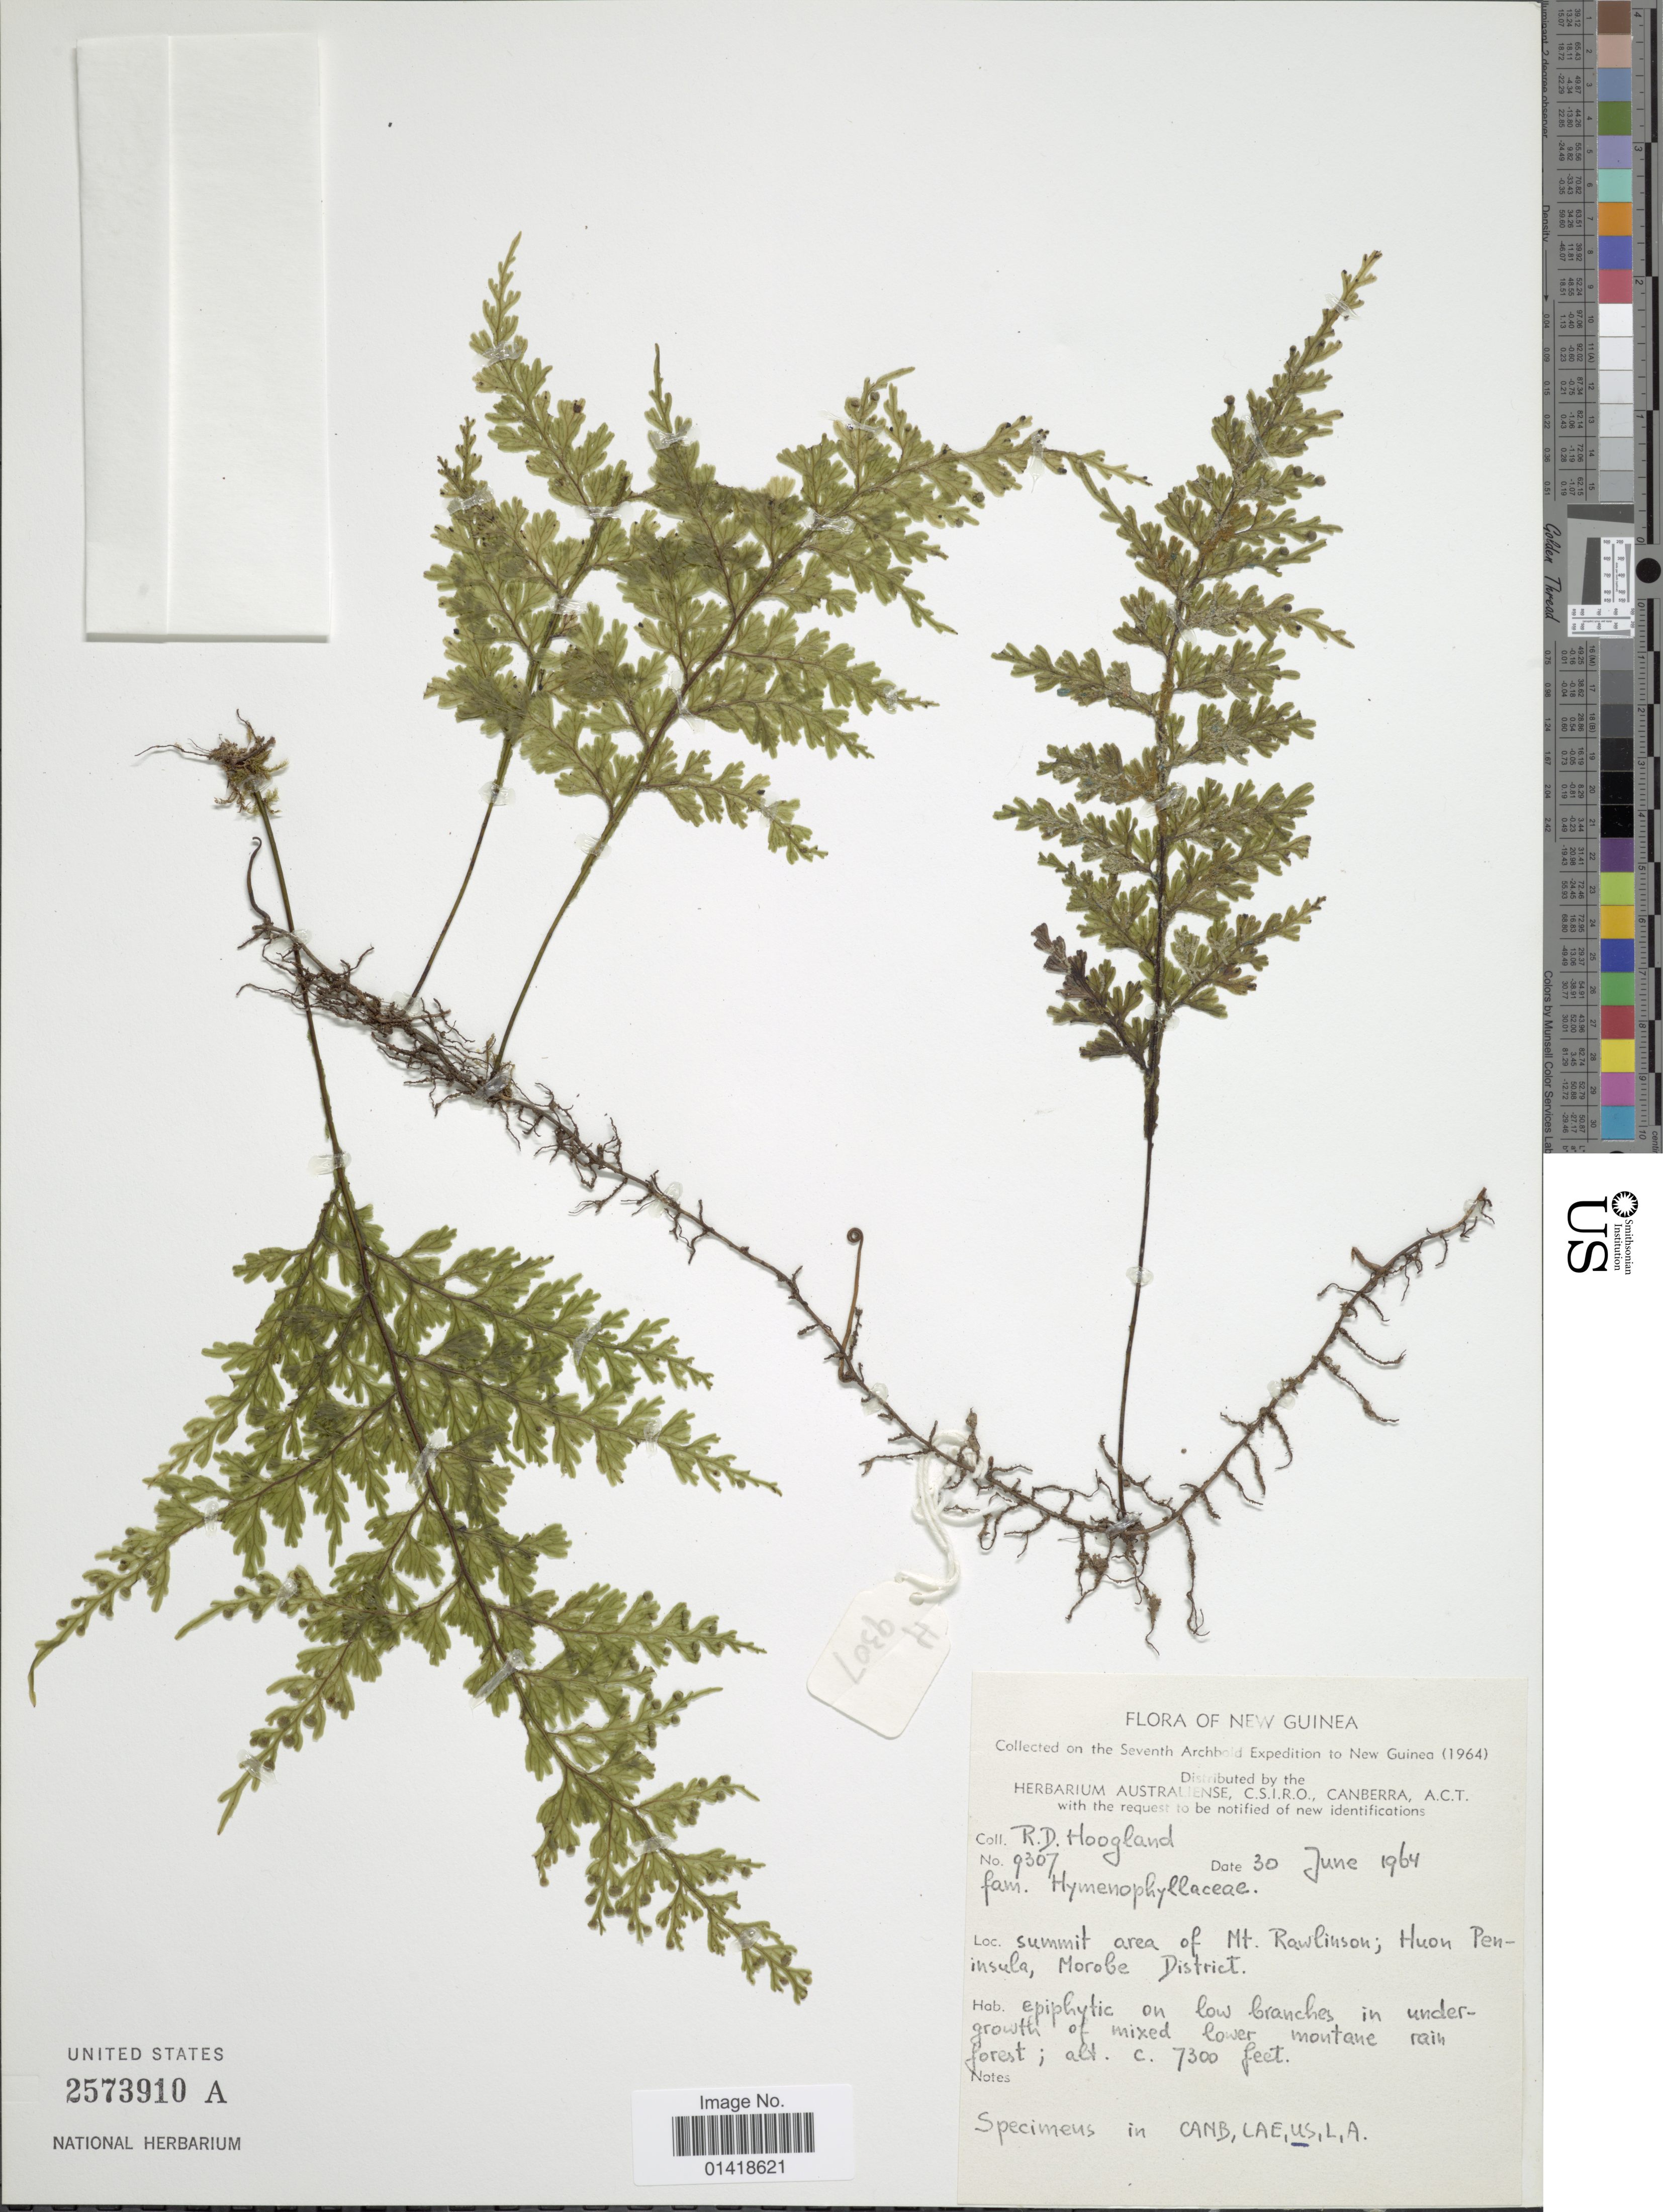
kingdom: Plantae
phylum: Tracheophyta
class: Polypodiopsida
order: Hymenophyllales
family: Hymenophyllaceae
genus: Hymenophyllum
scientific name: Hymenophyllum sp.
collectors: R. D. Hoogland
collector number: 9307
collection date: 1964-06-30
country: Papua New Guinea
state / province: Morobe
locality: New Guinea. Summit area of Mt. Rawlinson; Huon Peninsula. Morobe District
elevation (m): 2225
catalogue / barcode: US 2573910A